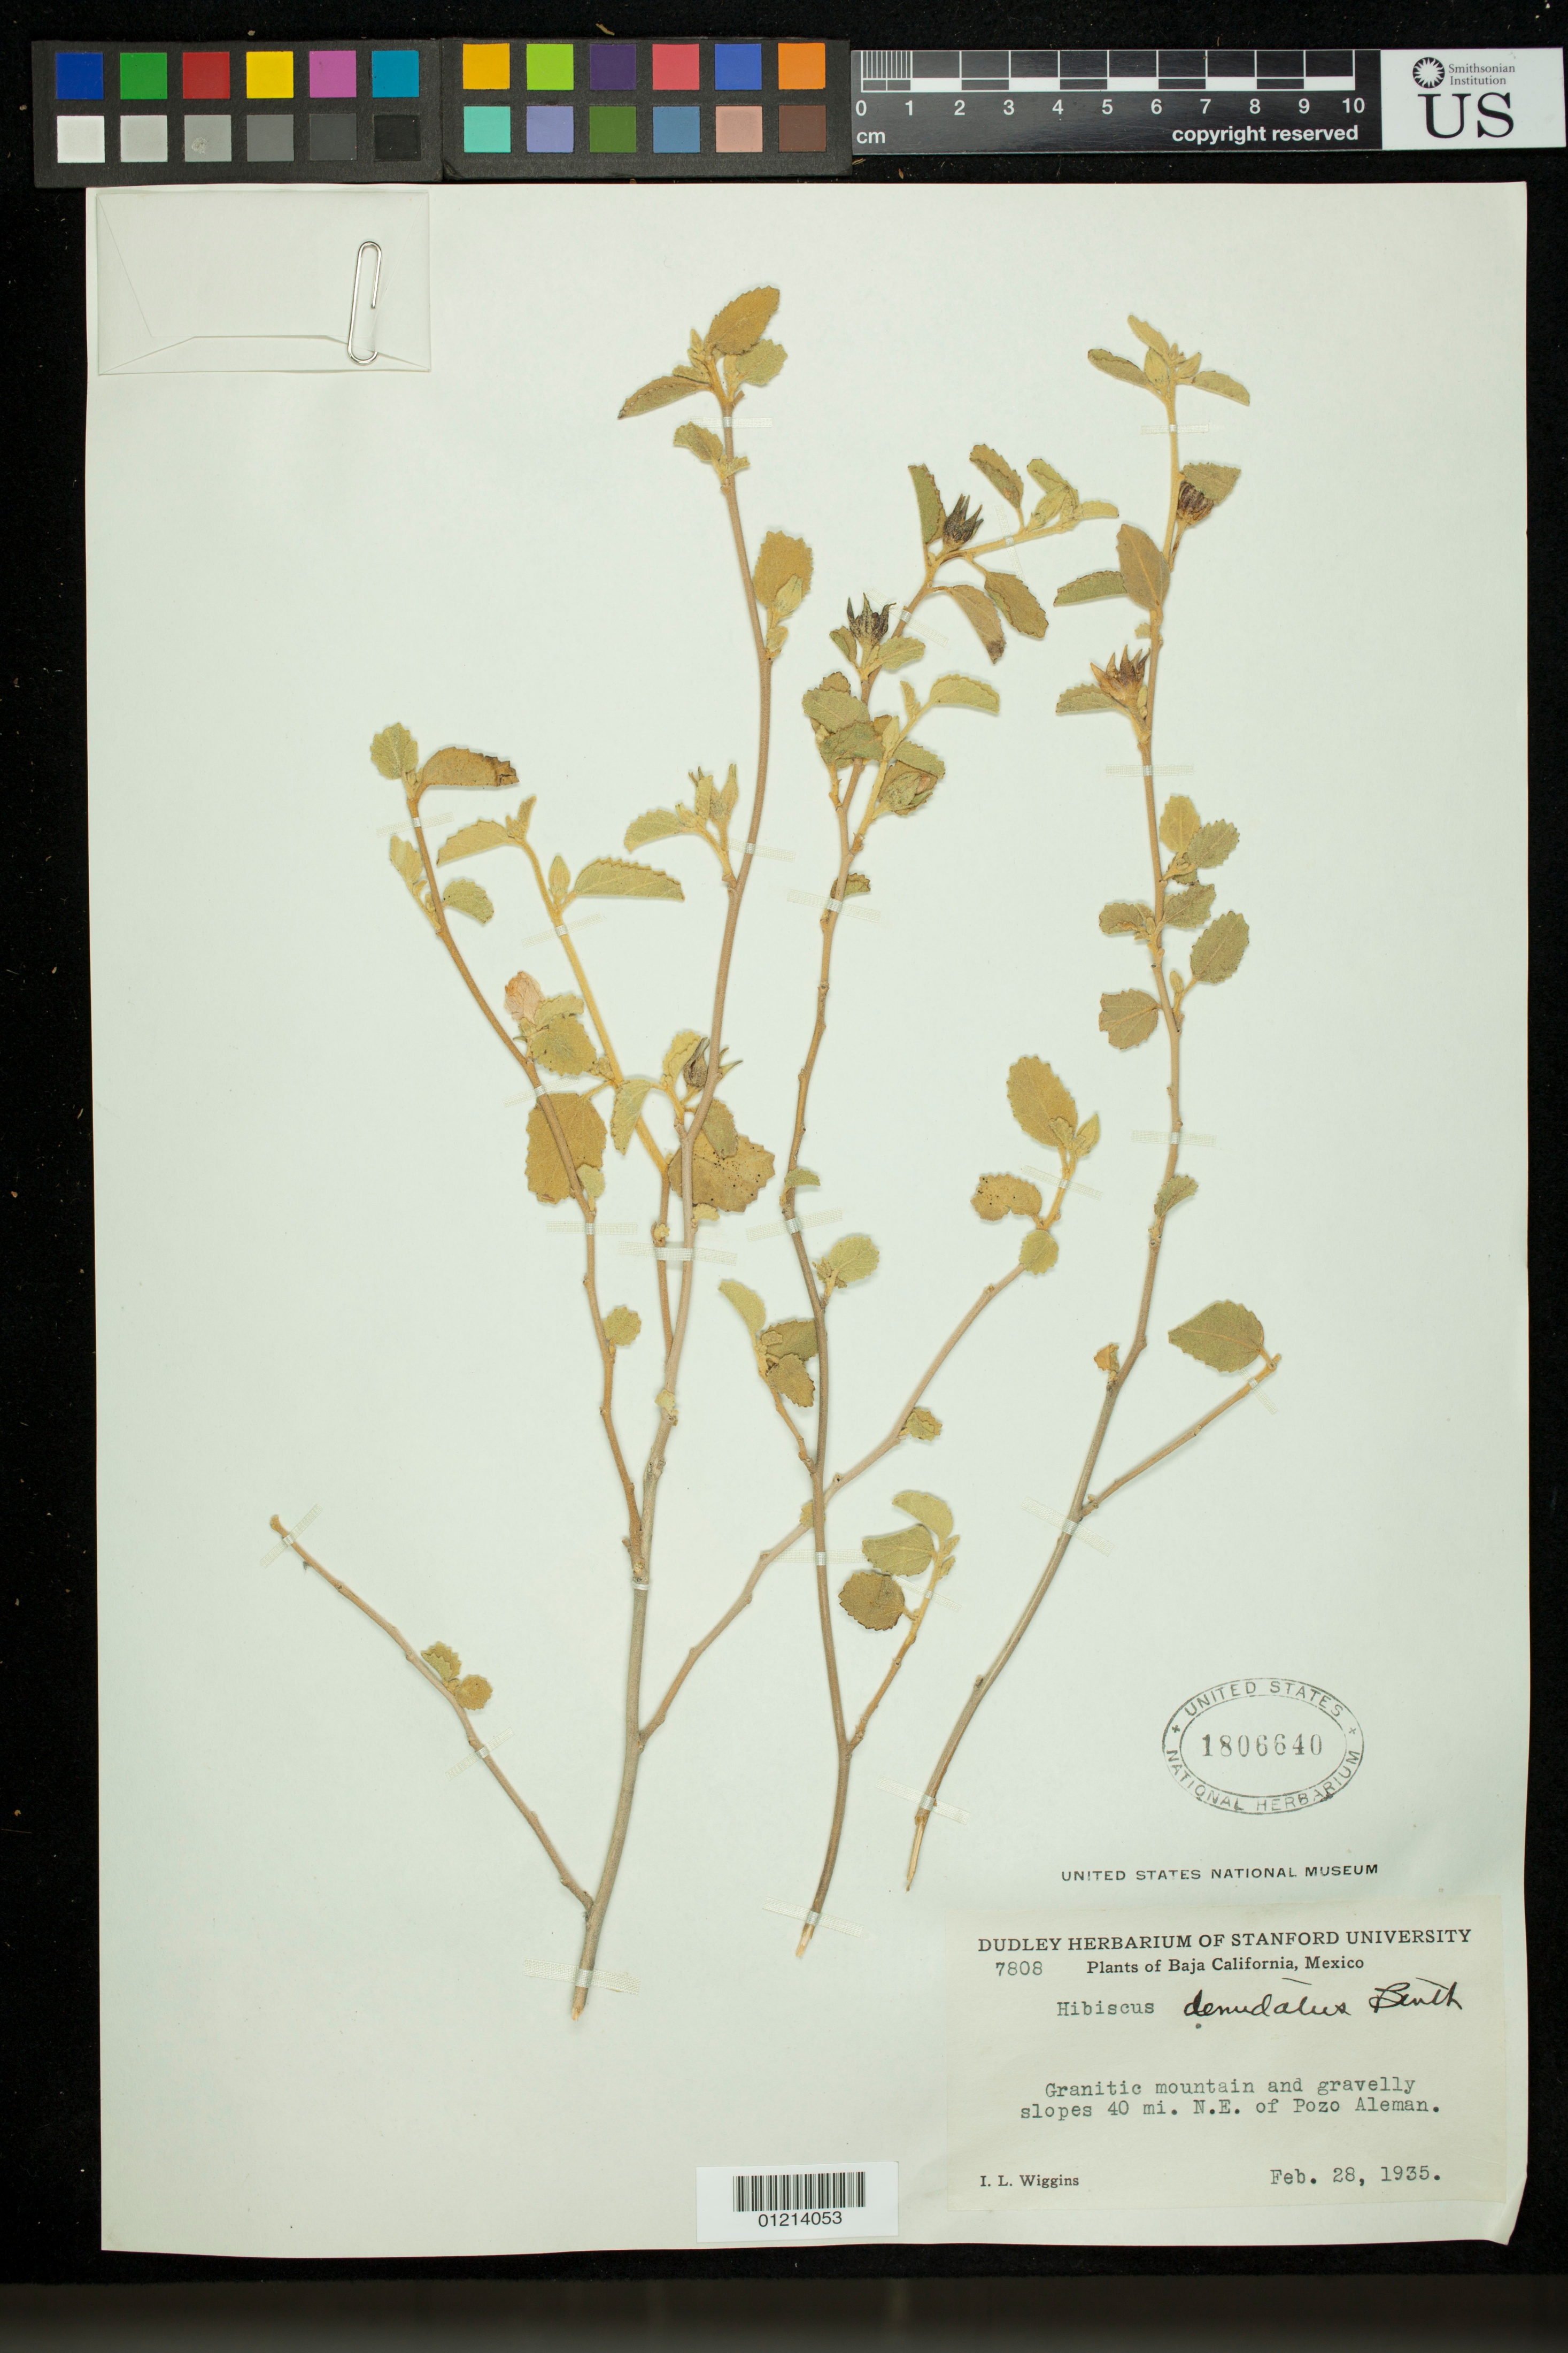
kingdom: Plantae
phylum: Tracheophyta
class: Magnoliopsida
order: Malvales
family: Malvaceae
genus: Hibiscus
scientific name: Hibiscus denudatus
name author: Benth.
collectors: Whitney Expedition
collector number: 7808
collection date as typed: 28 Feb 1935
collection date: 1935-02-28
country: Mexico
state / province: Baja California Norte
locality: Baja California: Granitic mountain and gravelly slopes 40 mi. N.E. of Pozo Aleman.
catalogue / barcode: US 1806640